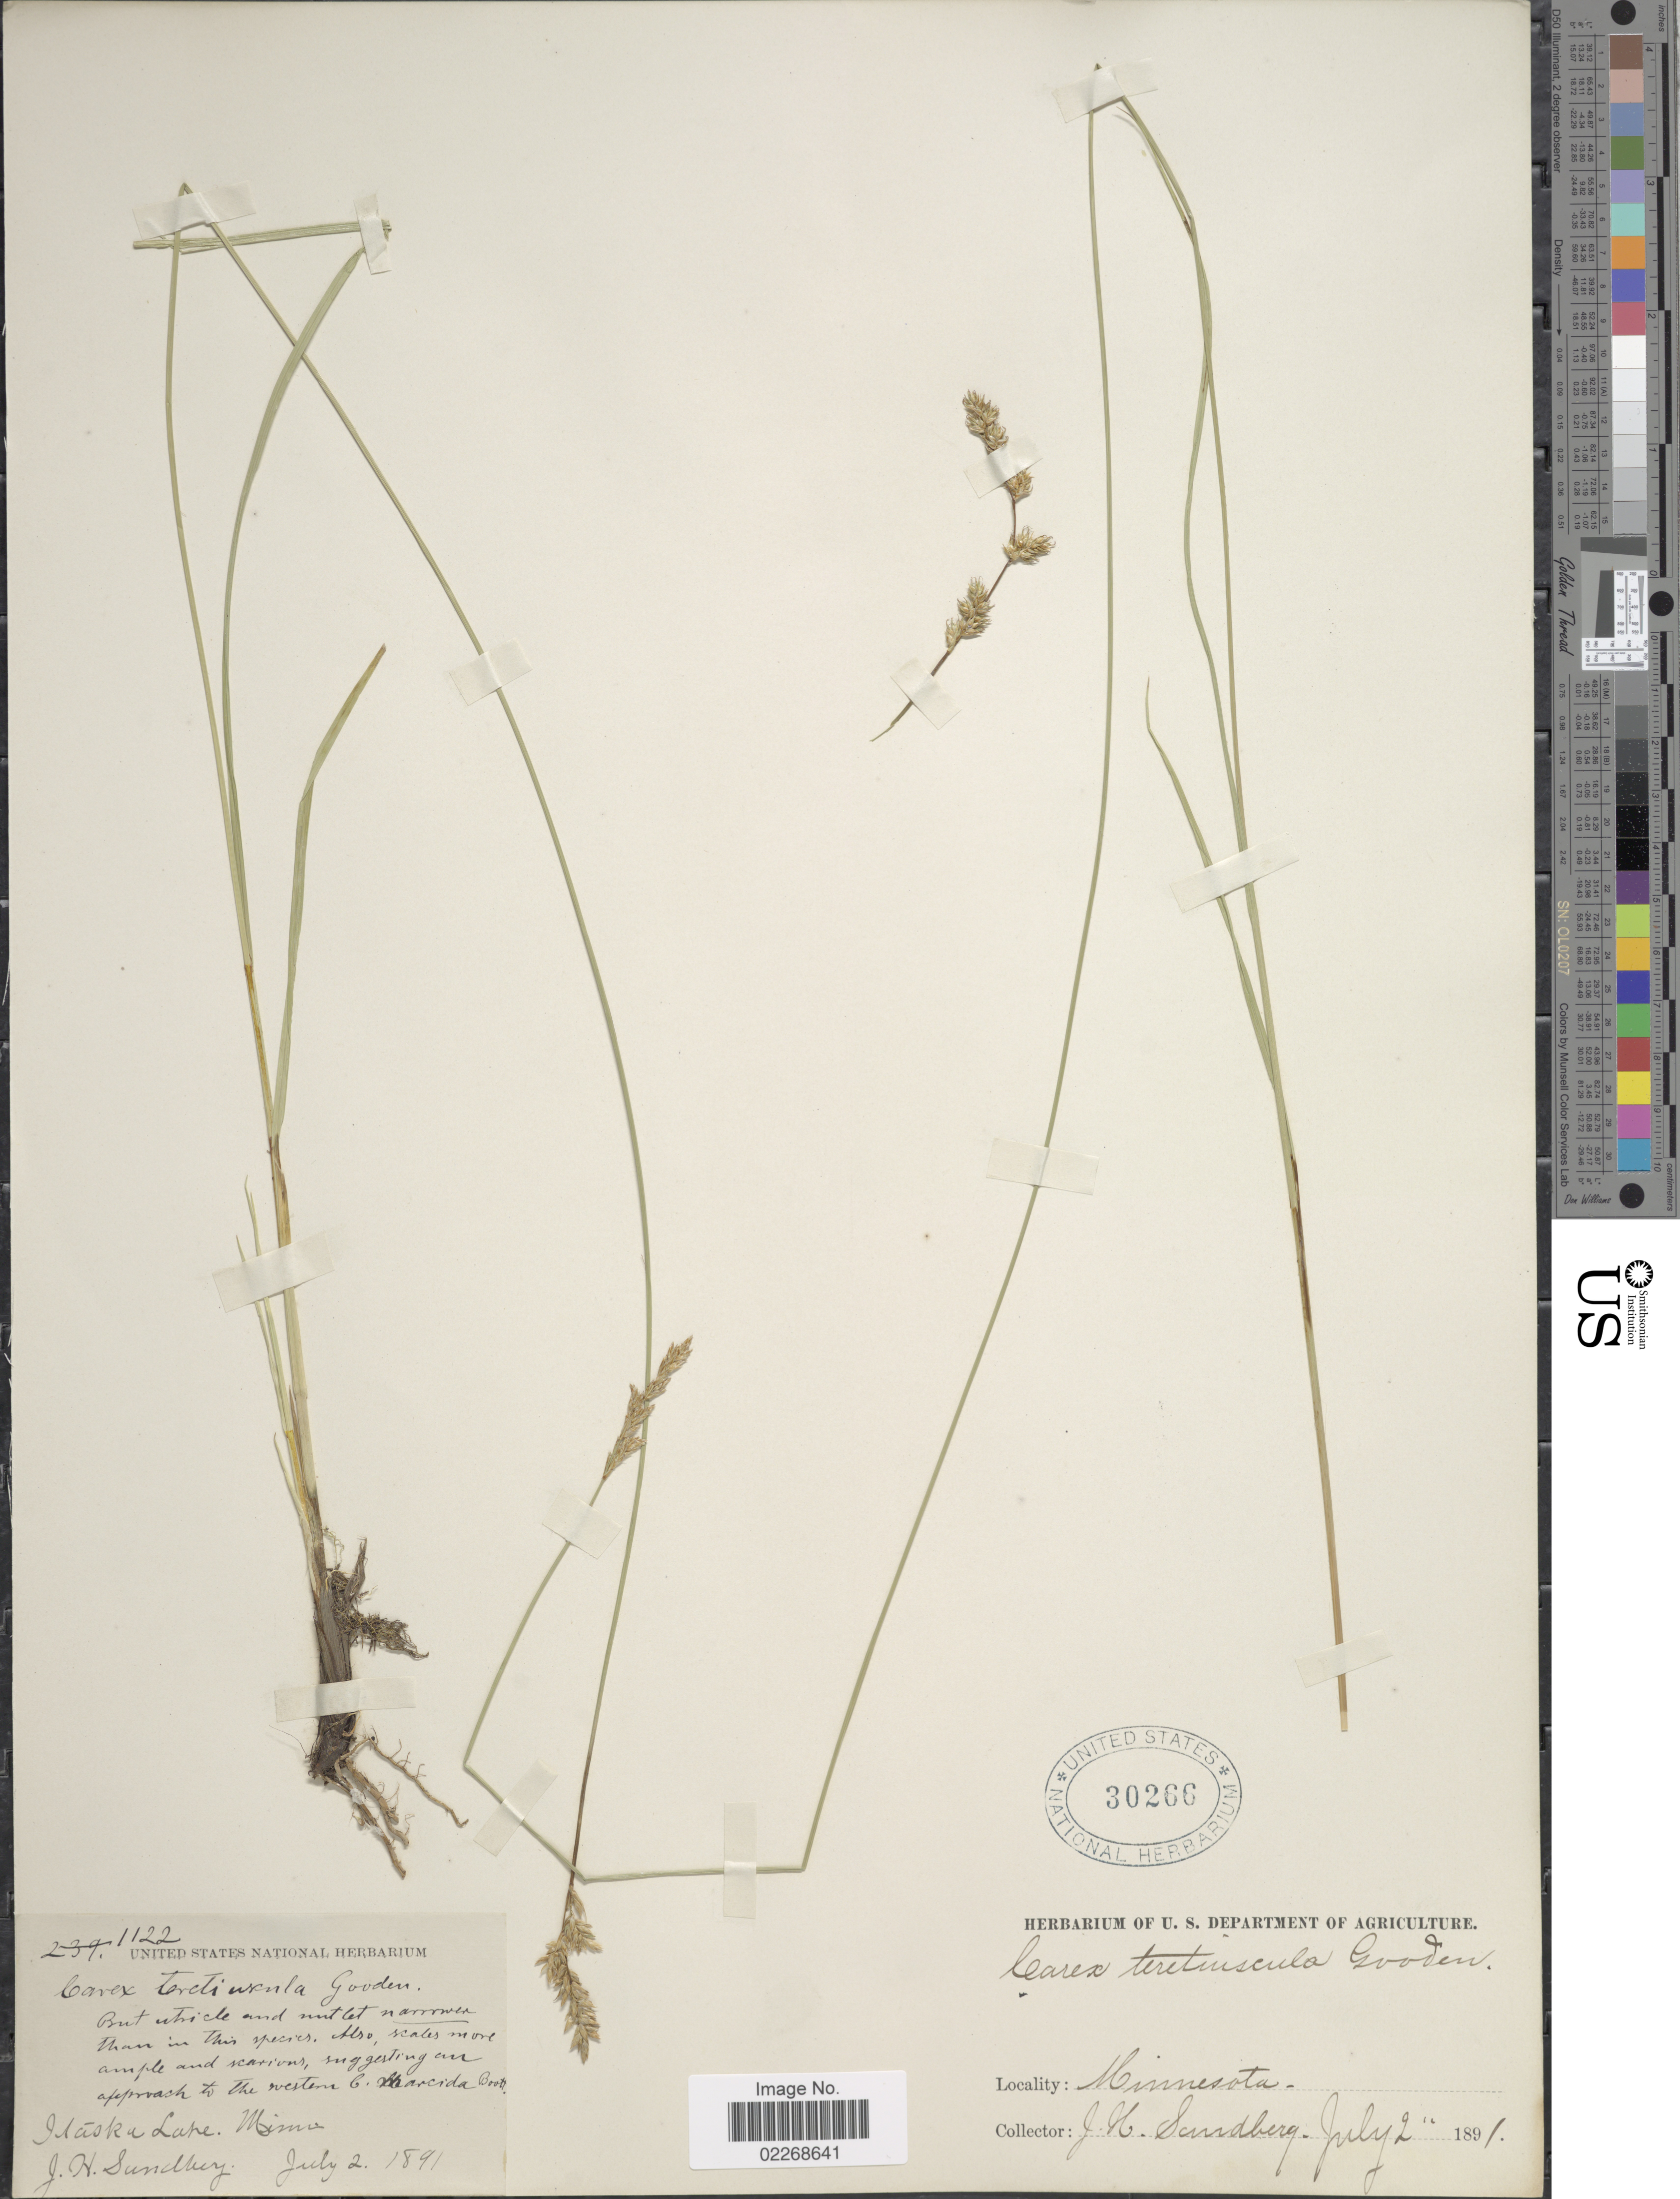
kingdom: Plantae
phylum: Tracheophyta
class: Liliopsida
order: Poales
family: Cyperaceae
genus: Carex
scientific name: Carex diandra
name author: Schrank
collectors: J. H. Sandberg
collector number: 1122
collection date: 1891-07-02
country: United States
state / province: Minnesota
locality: Itaska Lake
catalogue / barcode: US 30266